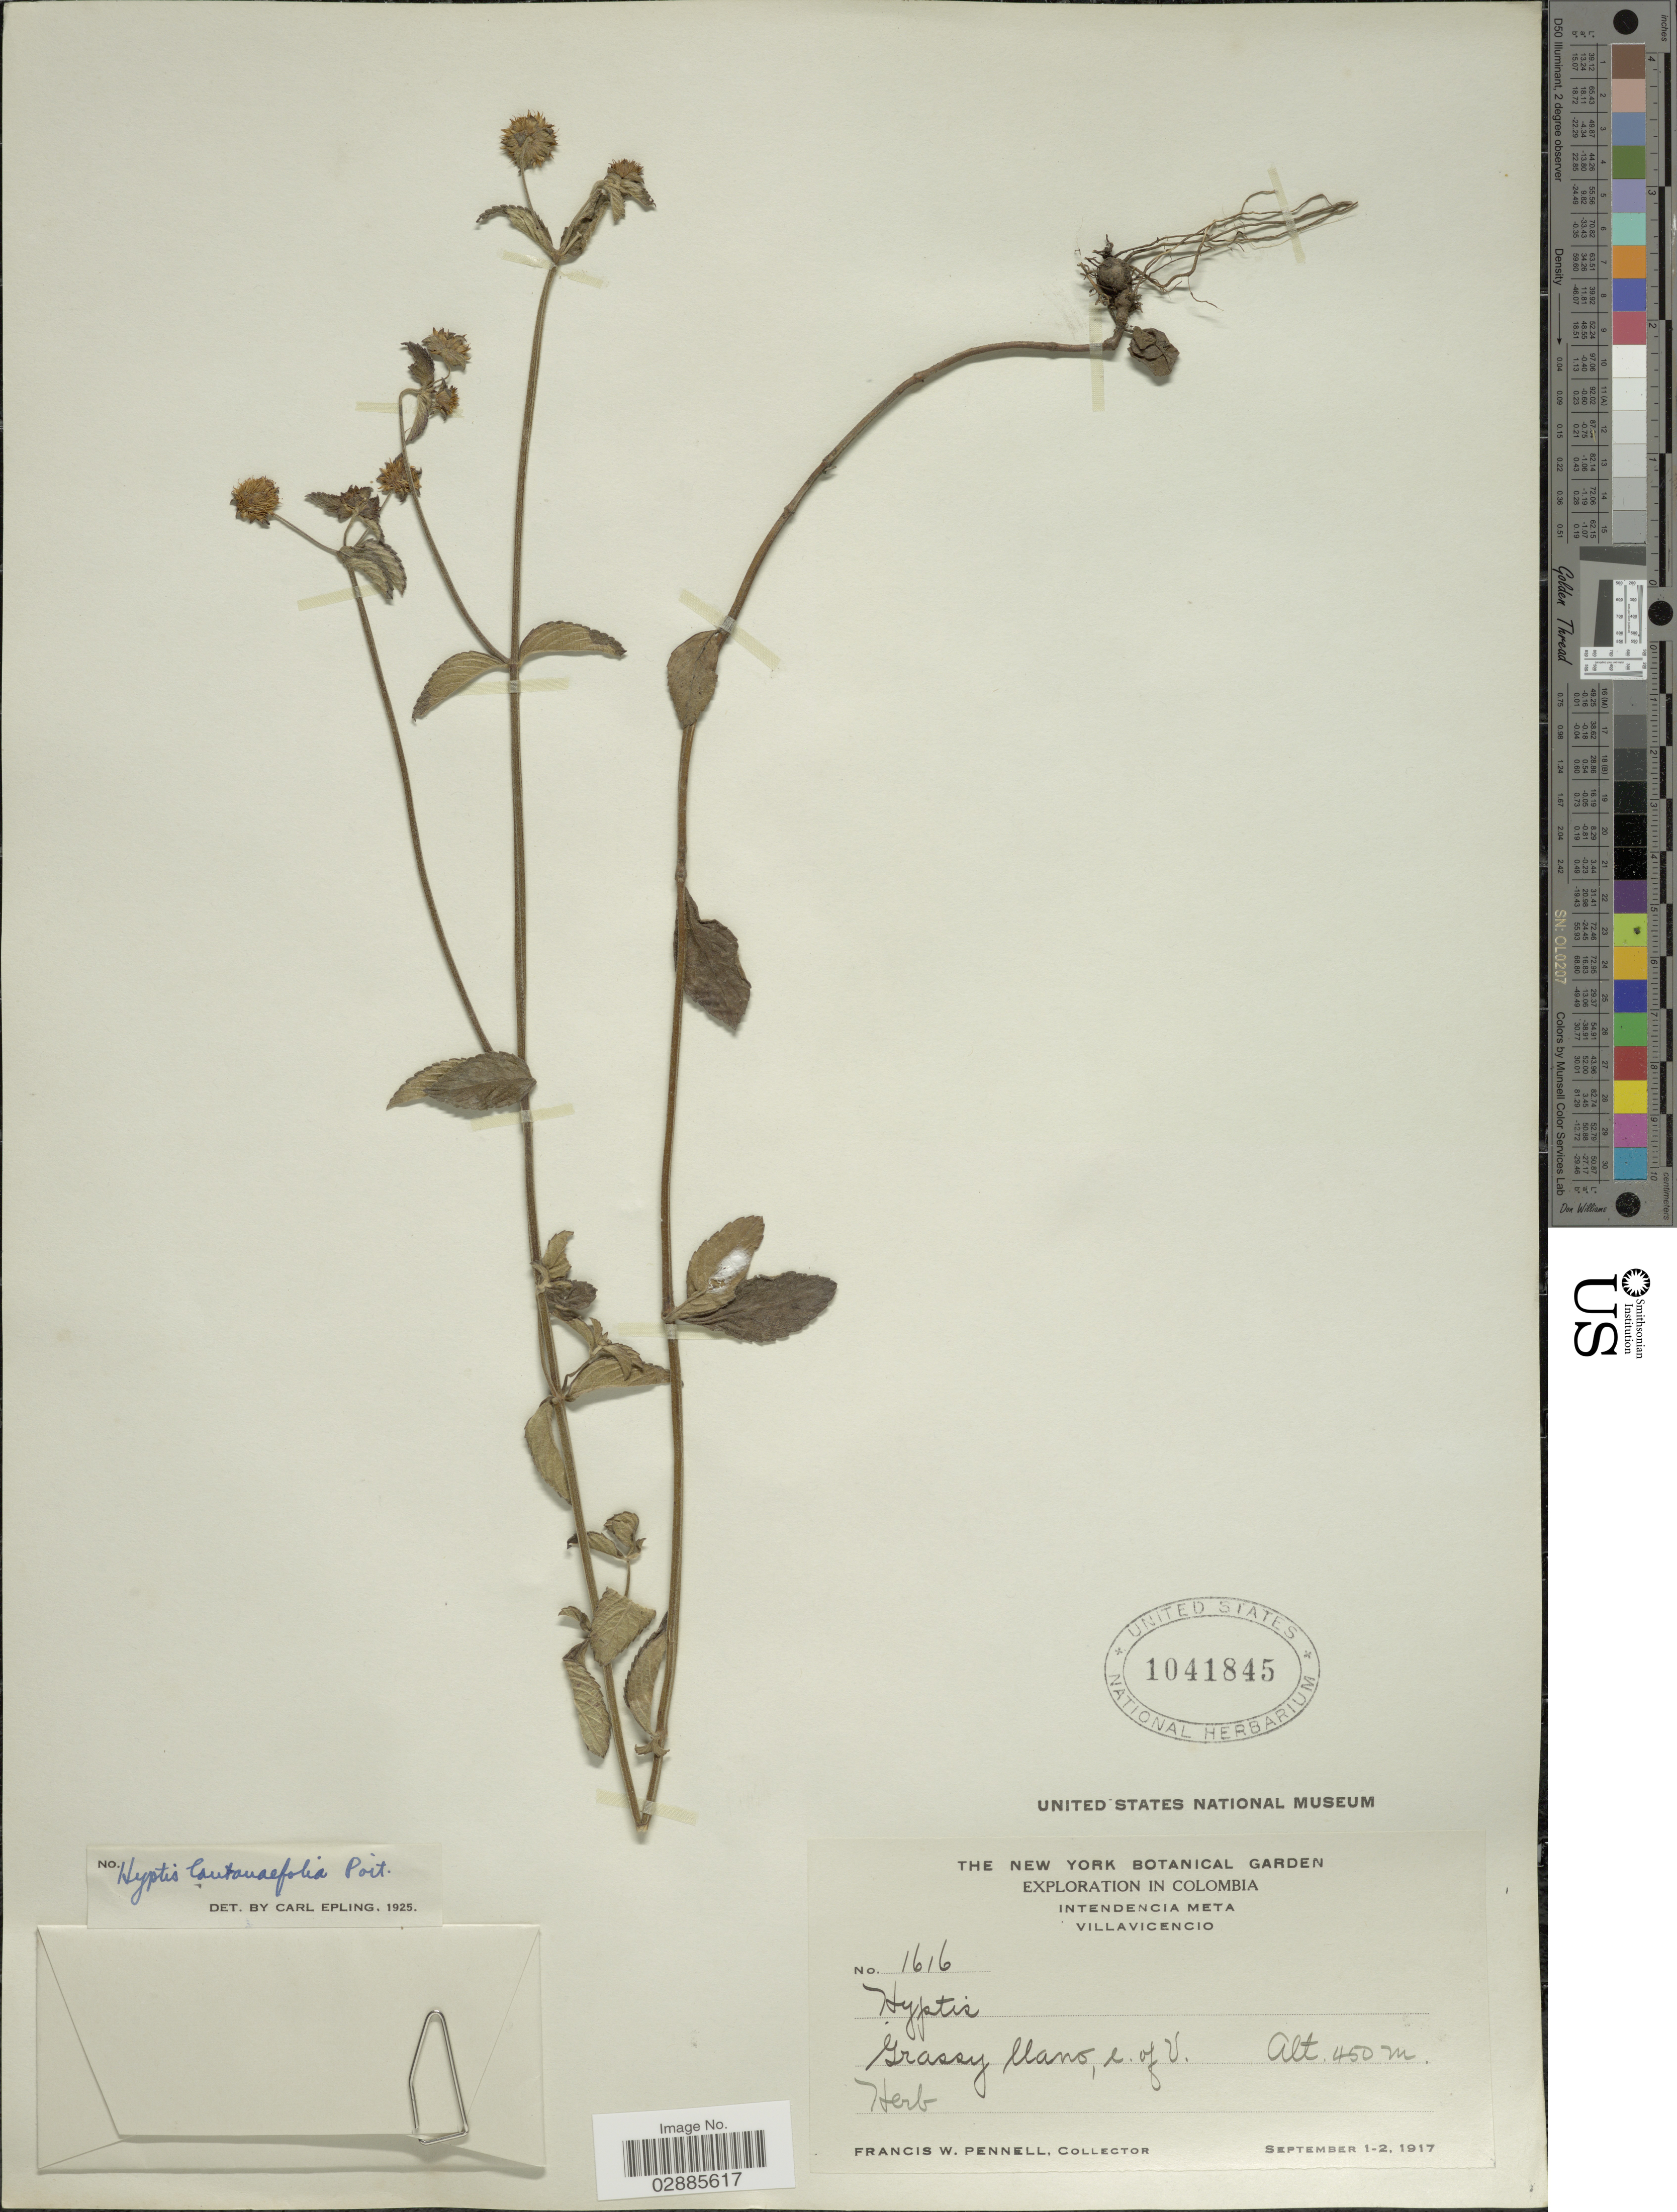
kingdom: Plantae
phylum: Tracheophyta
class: Magnoliopsida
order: Lamiales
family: Lamiaceae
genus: Hyptis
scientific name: Hyptis lantanifolia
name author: Poit.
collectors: F. W. Pennell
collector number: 1616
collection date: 1917-09-01/1917-09-02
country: Colombia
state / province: Meta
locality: Intendencia Meta. Villavicencio. E. of V.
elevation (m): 450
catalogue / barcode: US 1041845